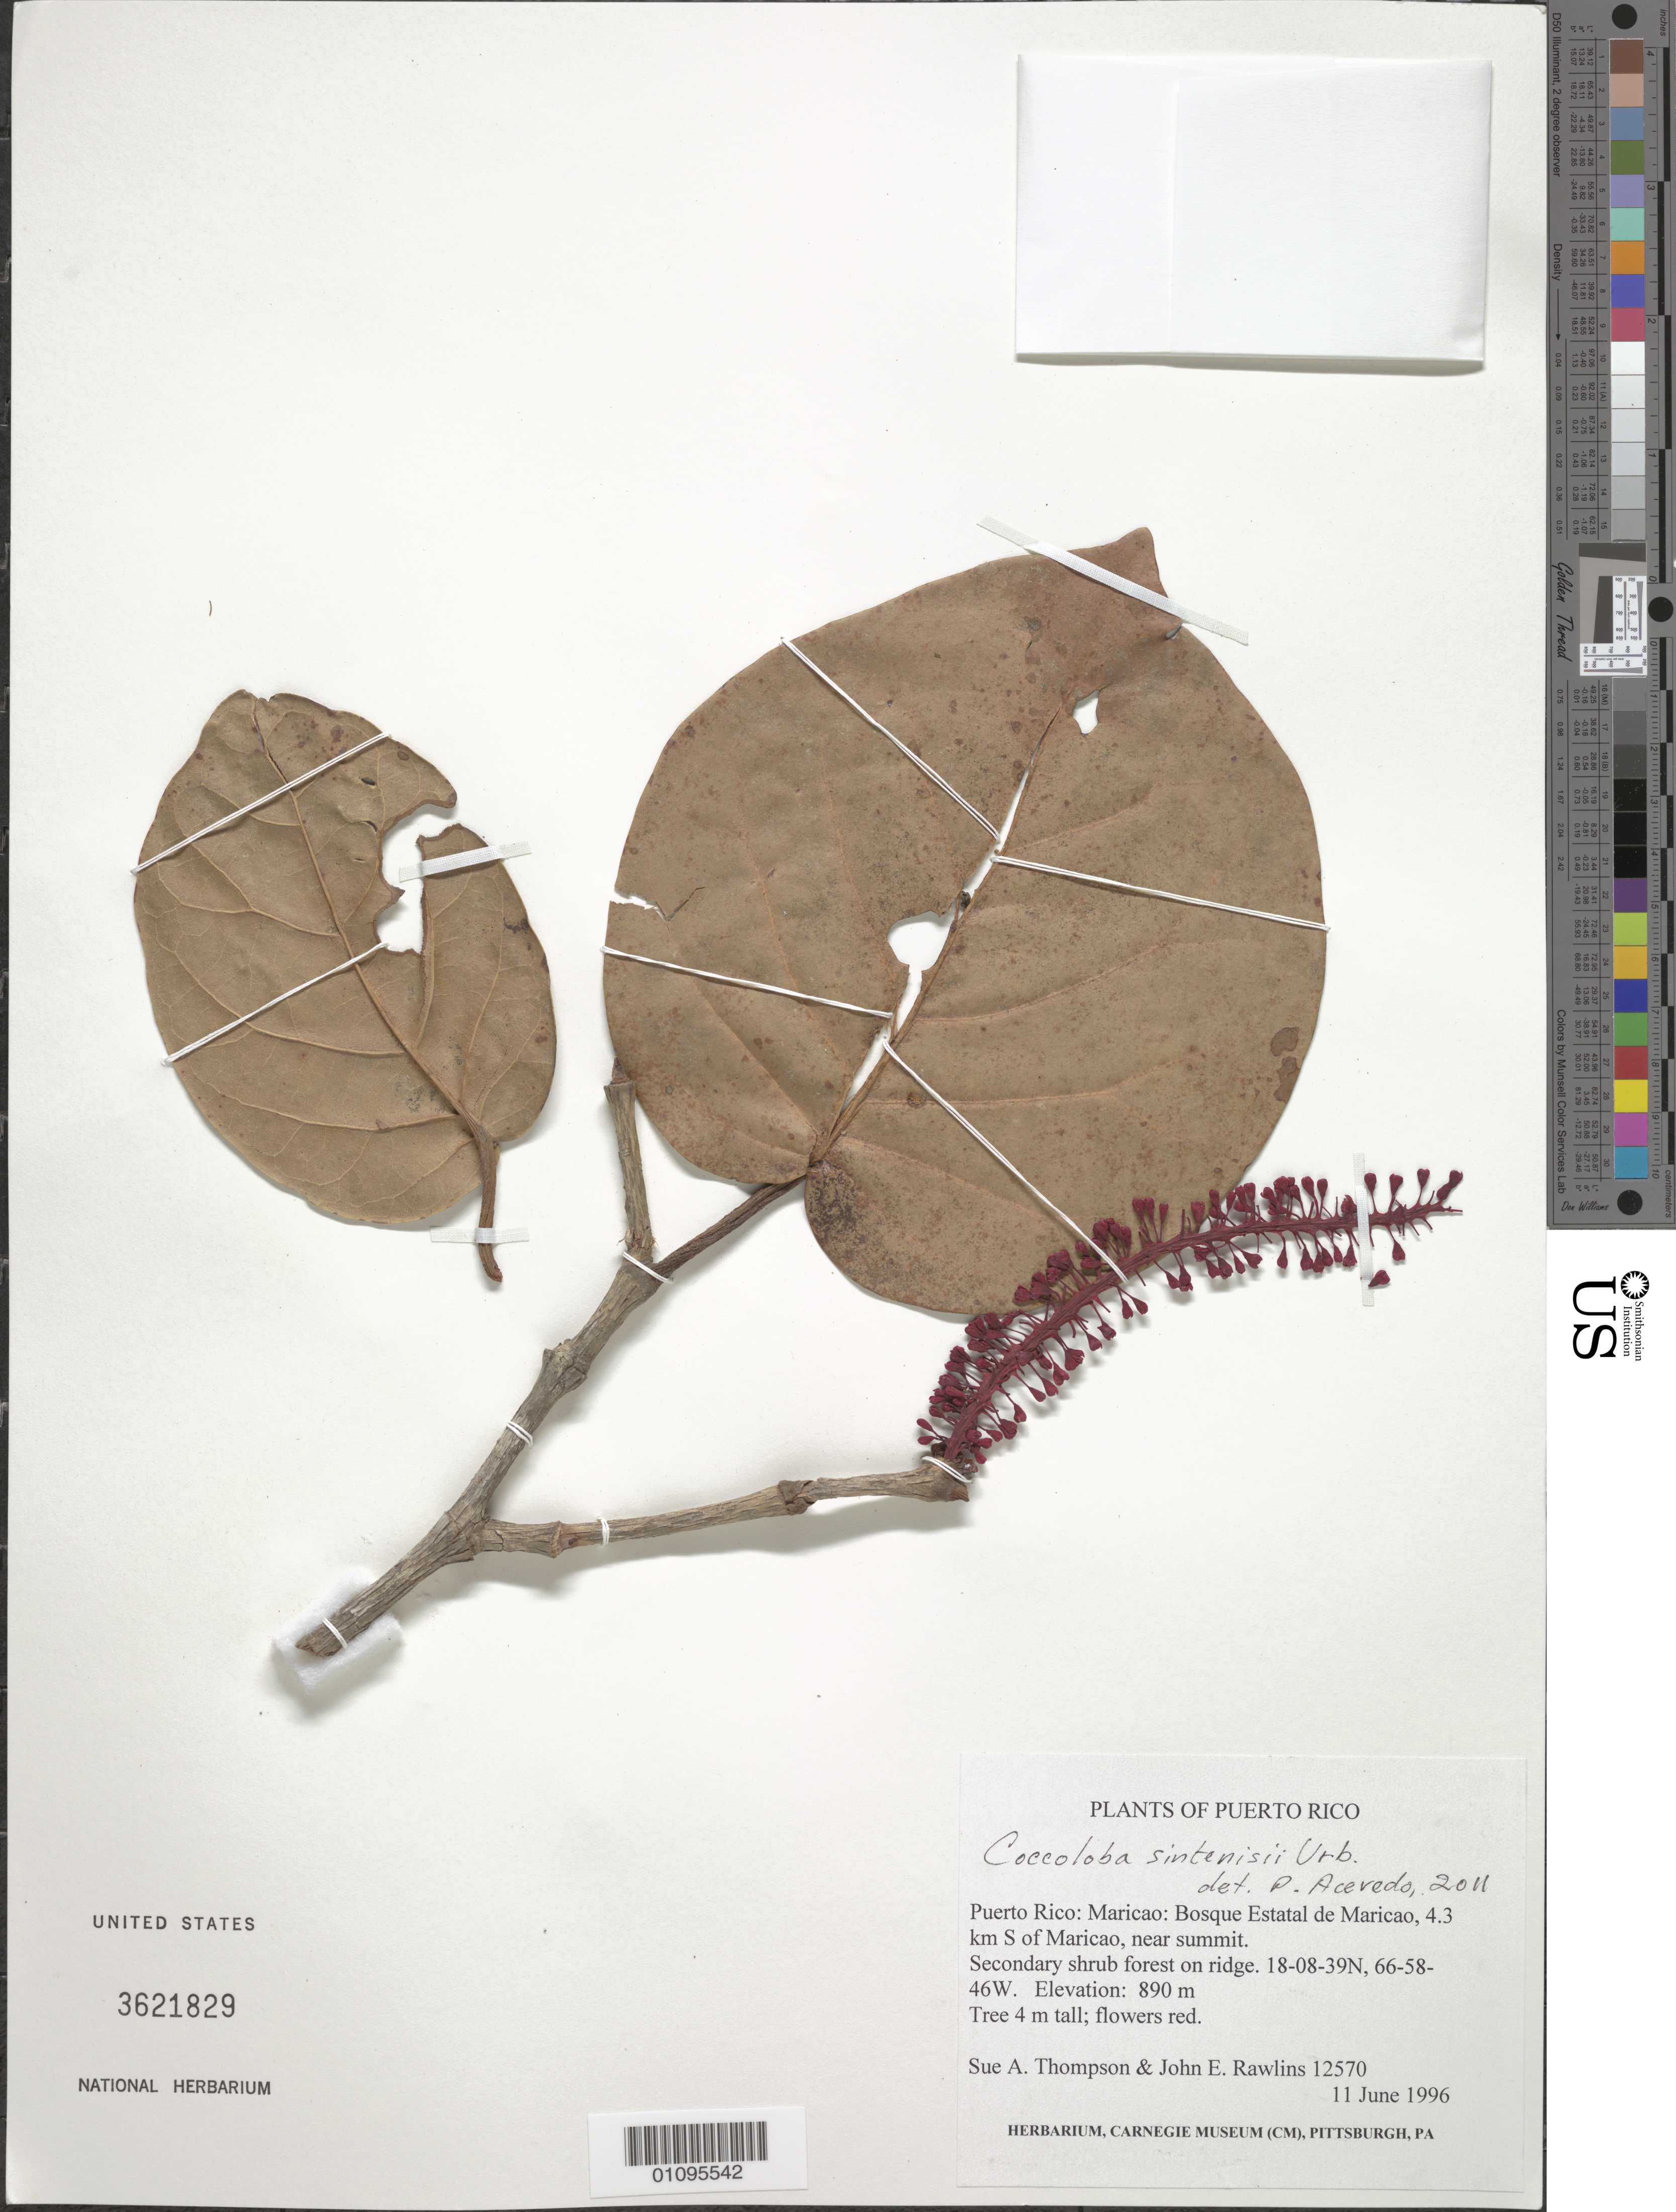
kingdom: Plantae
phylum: Tracheophyta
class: Magnoliopsida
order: Caryophyllales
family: Polygonaceae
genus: Coccoloba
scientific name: Coccoloba sintenisii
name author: Urb.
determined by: Acevedo-Rodríguez, P., (BOT), Smithsonian Institution - National Museum of Natural History (UNITED STATES)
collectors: S. A. Thompson & J. Rawlins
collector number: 12570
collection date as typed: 11 Jun 1996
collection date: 1996-06-11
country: Puerto Rico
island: Puerto Rico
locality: Maricao: Bosque Estatal de Maricao, 4.3 km S of Maricao, near summit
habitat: Secondary shrub forest on ridge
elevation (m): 890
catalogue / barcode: US 3621829